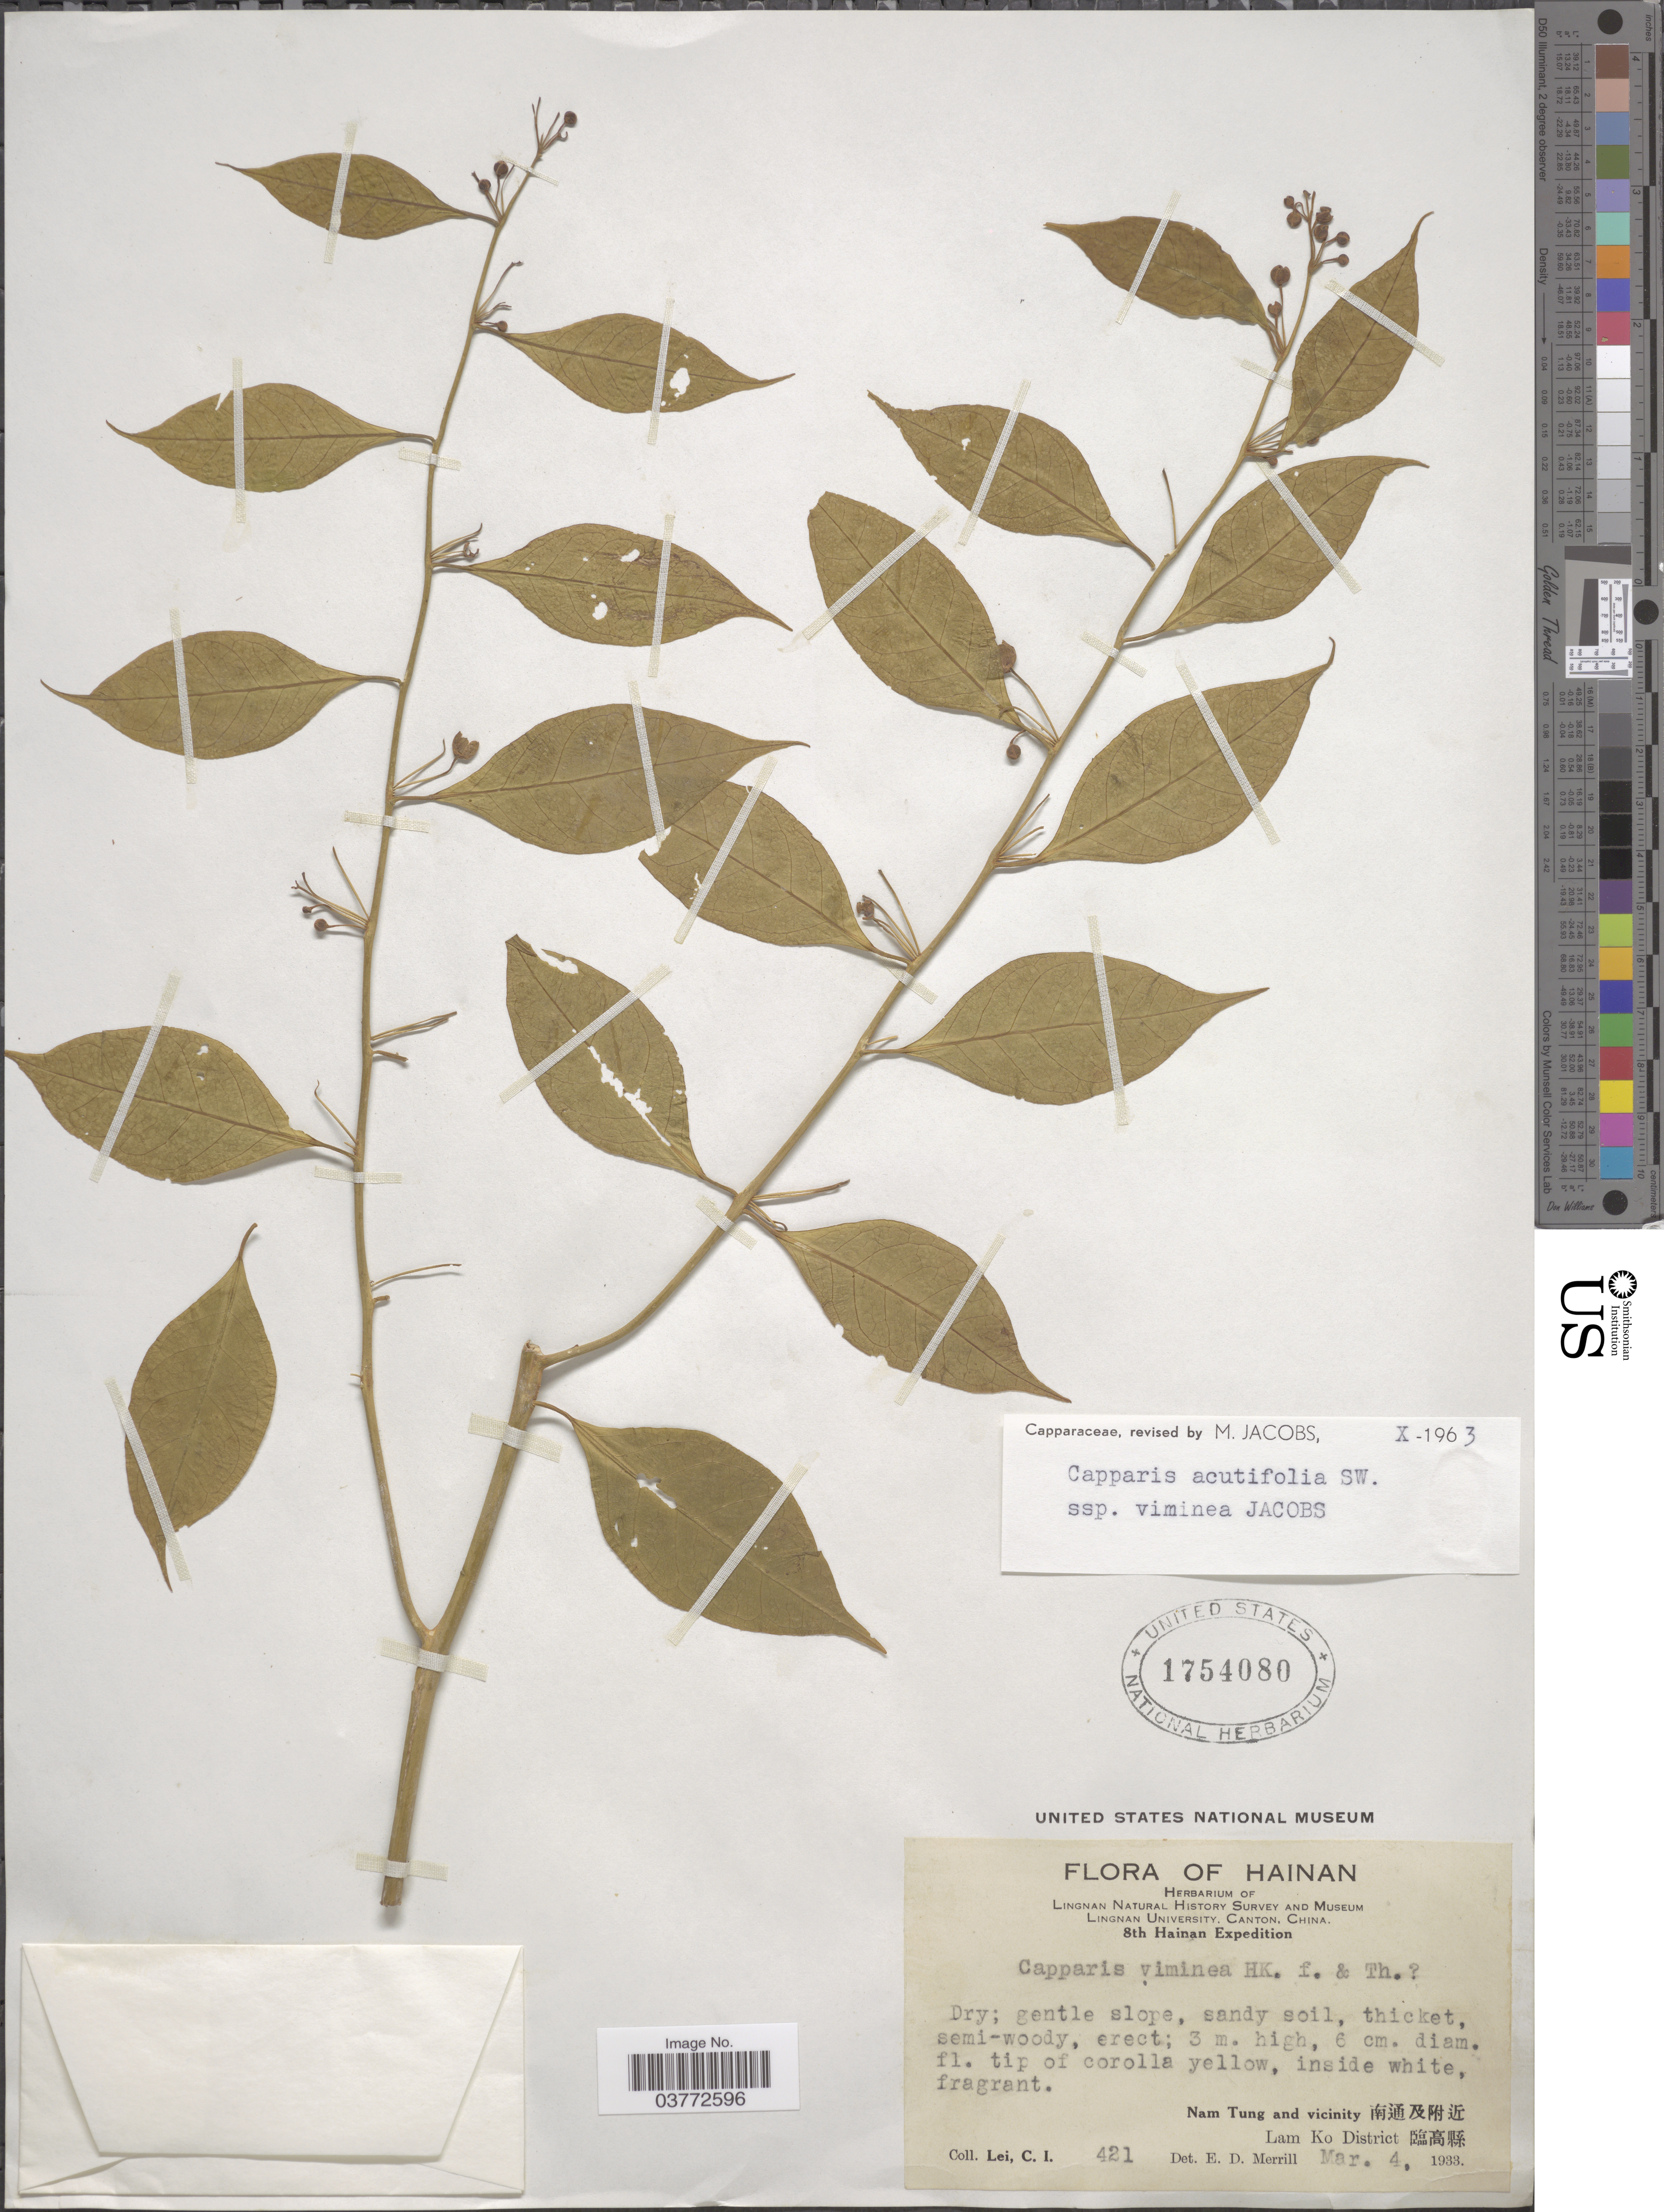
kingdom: Plantae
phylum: Tracheophyta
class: Magnoliopsida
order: Brassicales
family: Capparaceae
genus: Capparis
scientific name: Capparis acutifolia subsp. viminea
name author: Jacobs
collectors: C. I. Lei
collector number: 421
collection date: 1933-03-04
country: China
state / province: Hainan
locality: Nam Tung and vicinity X, Lam Ko District X.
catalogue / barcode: US 1754080